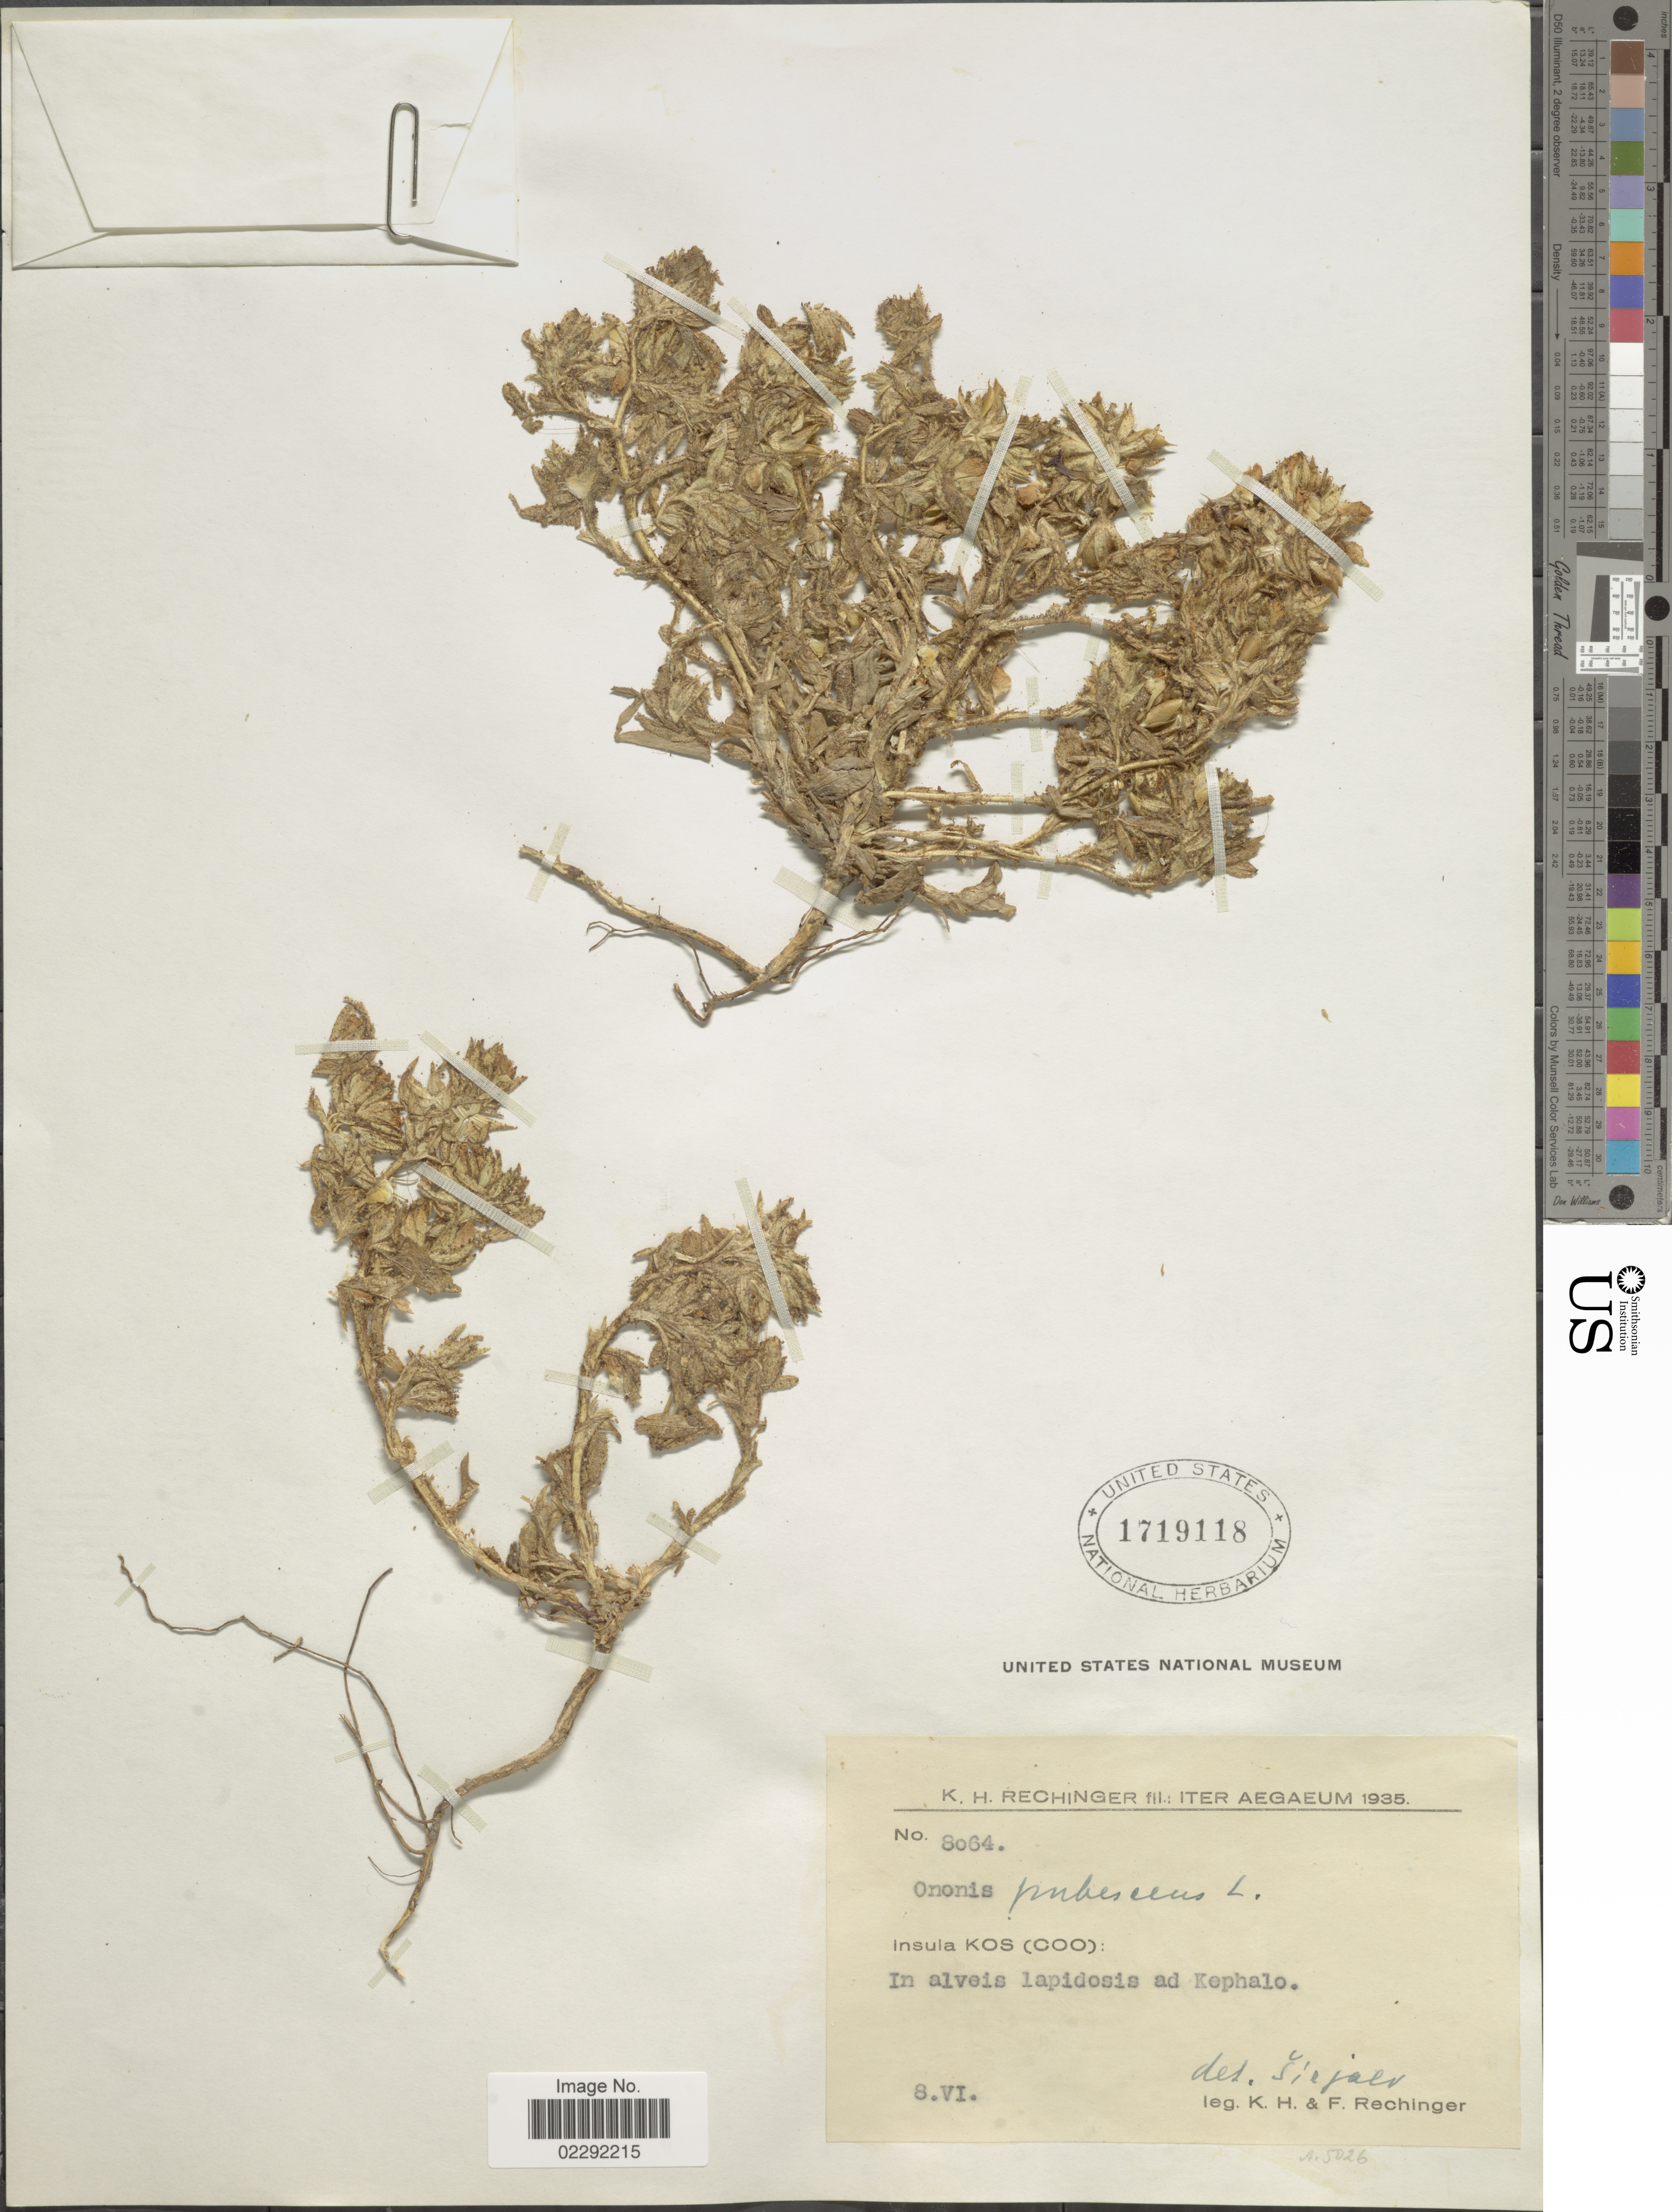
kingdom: Plantae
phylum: Tracheophyta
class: Magnoliopsida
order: Fabales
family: Fabaceae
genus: Ononis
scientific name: Ononis pubescens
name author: L.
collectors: K. H. Rechinger & F. Rechinger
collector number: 8064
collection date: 1935-06-08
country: Greece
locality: Aegaeum. Insula Kos (Coo): In alveis lapidosis ad Kephalo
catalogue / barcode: US 1719118